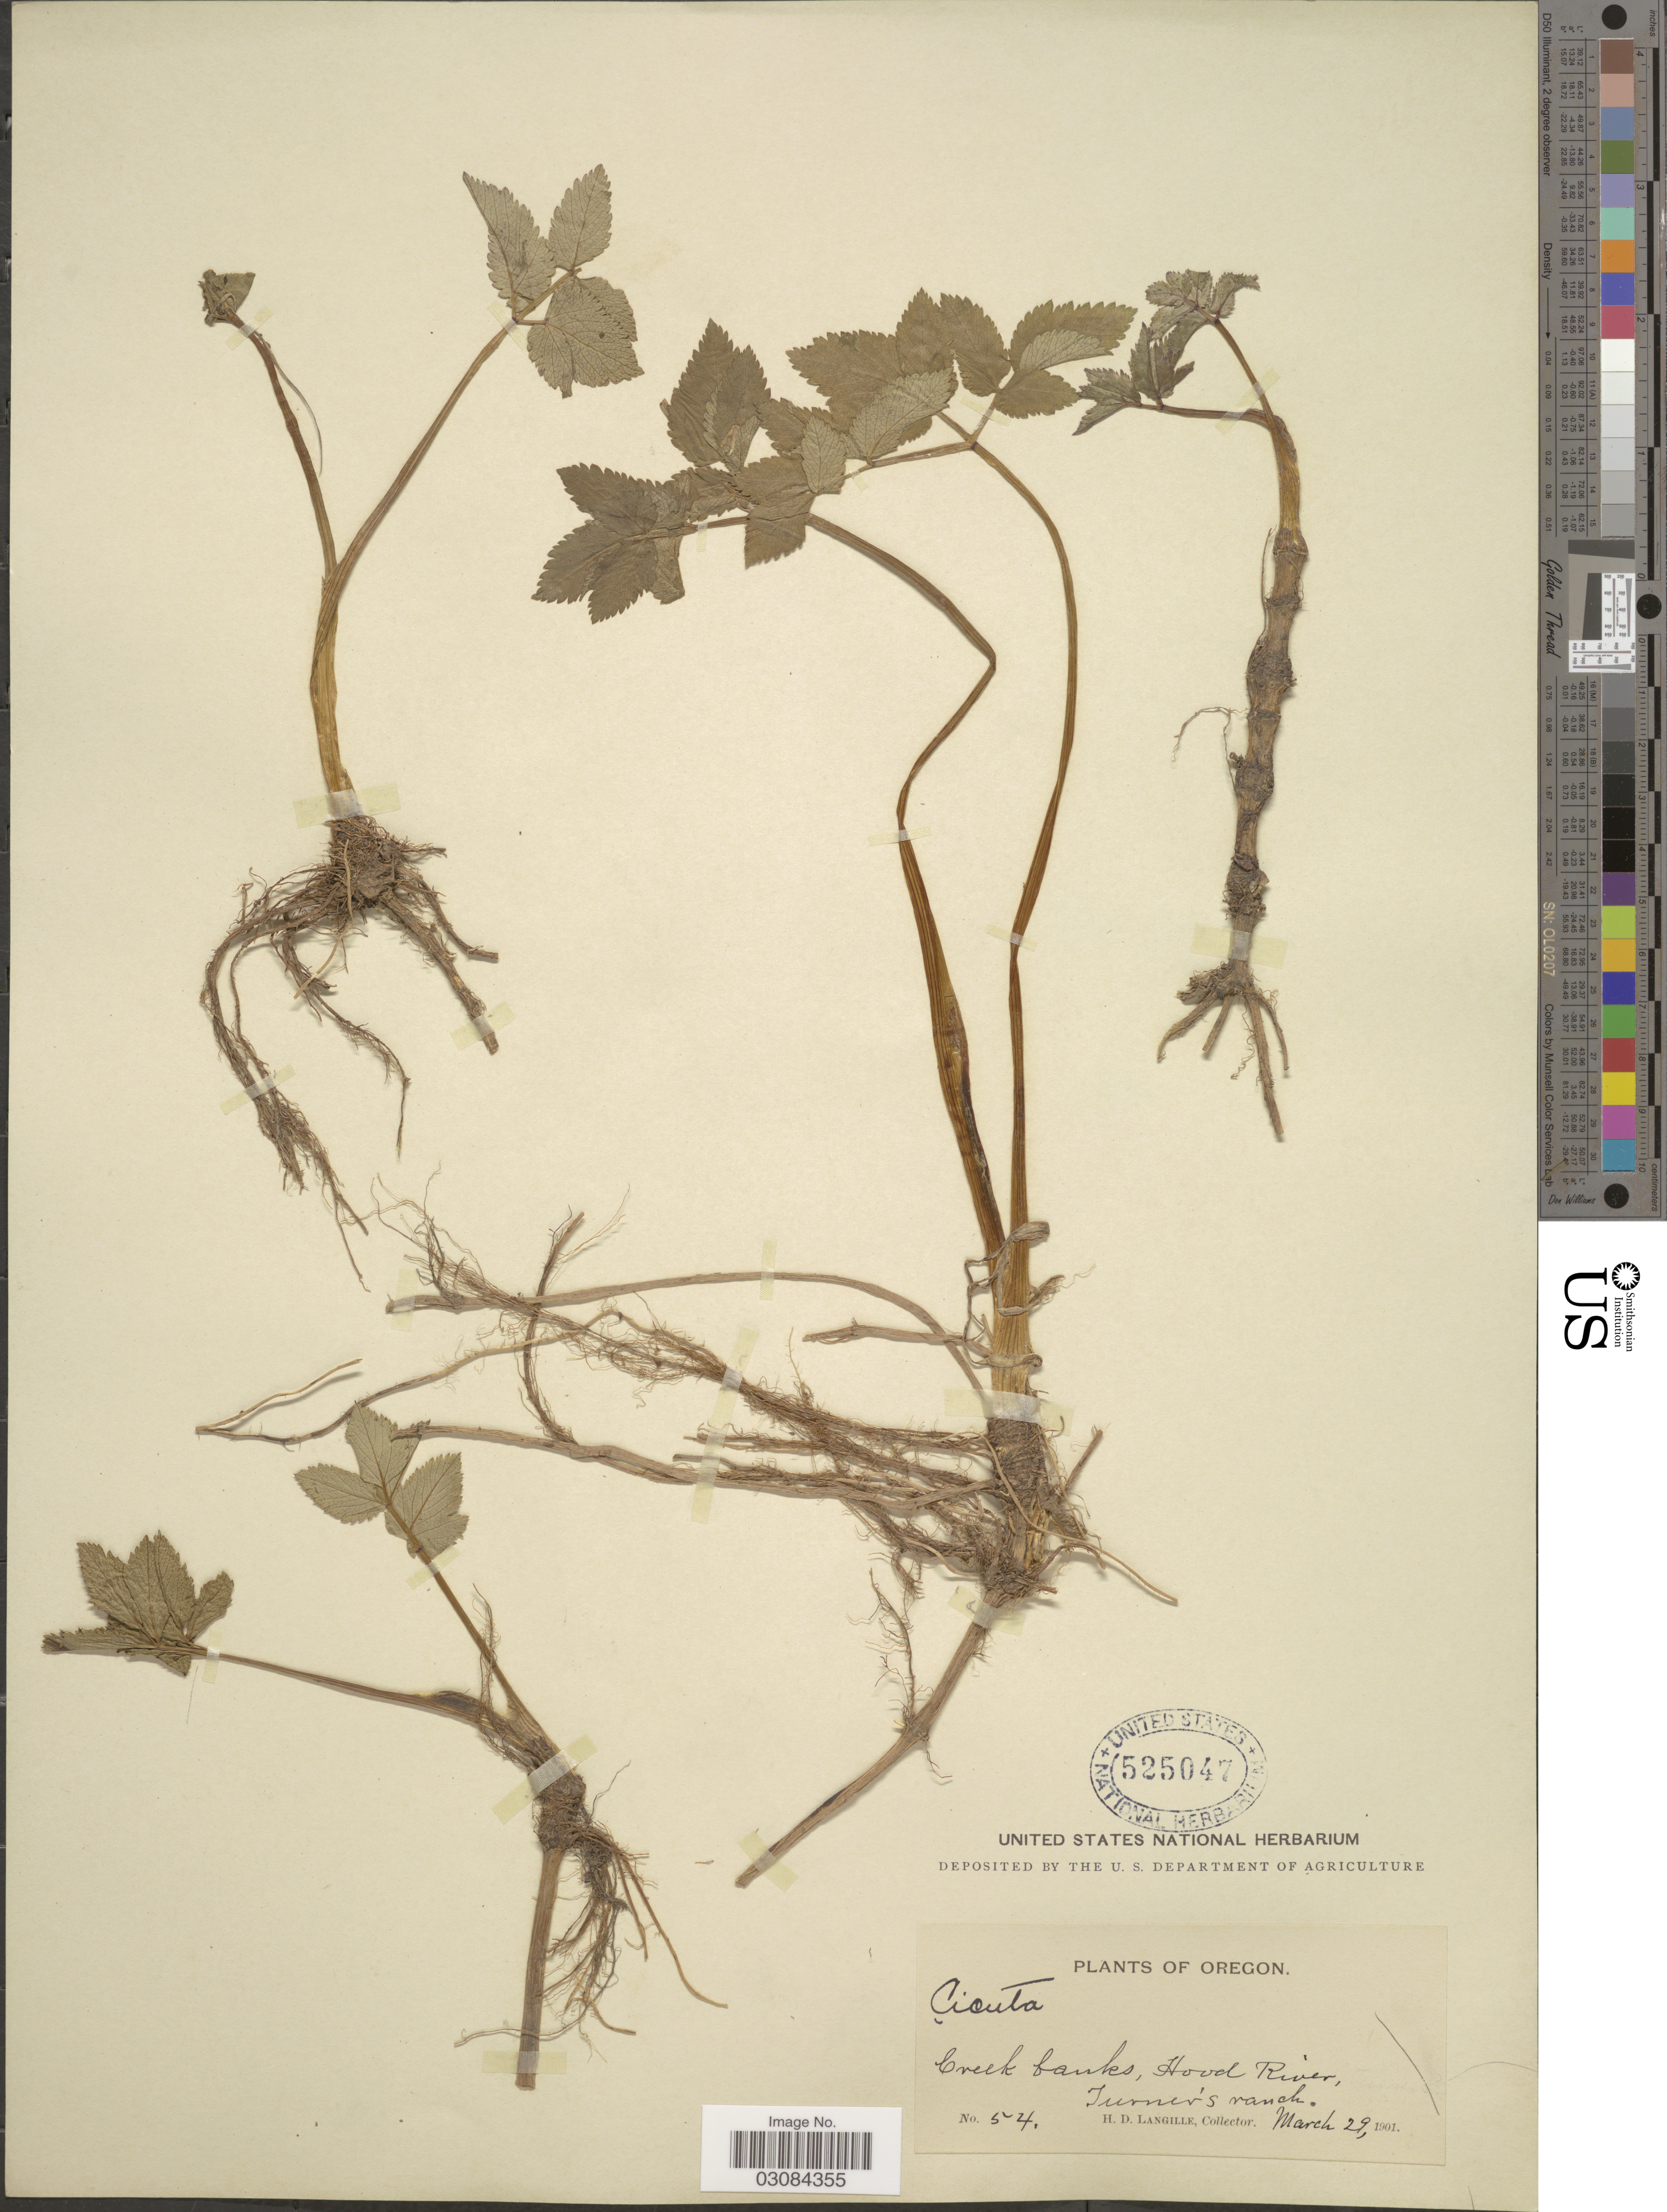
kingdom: Plantae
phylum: Tracheophyta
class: Magnoliopsida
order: Apiales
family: Apiaceae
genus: Cicuta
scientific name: Cicuta douglasii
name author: (DC.) J.M. Coult. & Rose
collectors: H. Langille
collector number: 54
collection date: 1901-03-29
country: United States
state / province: Oregon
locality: Creek banks, Hood River, Turner's ranch.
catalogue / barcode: US 525047